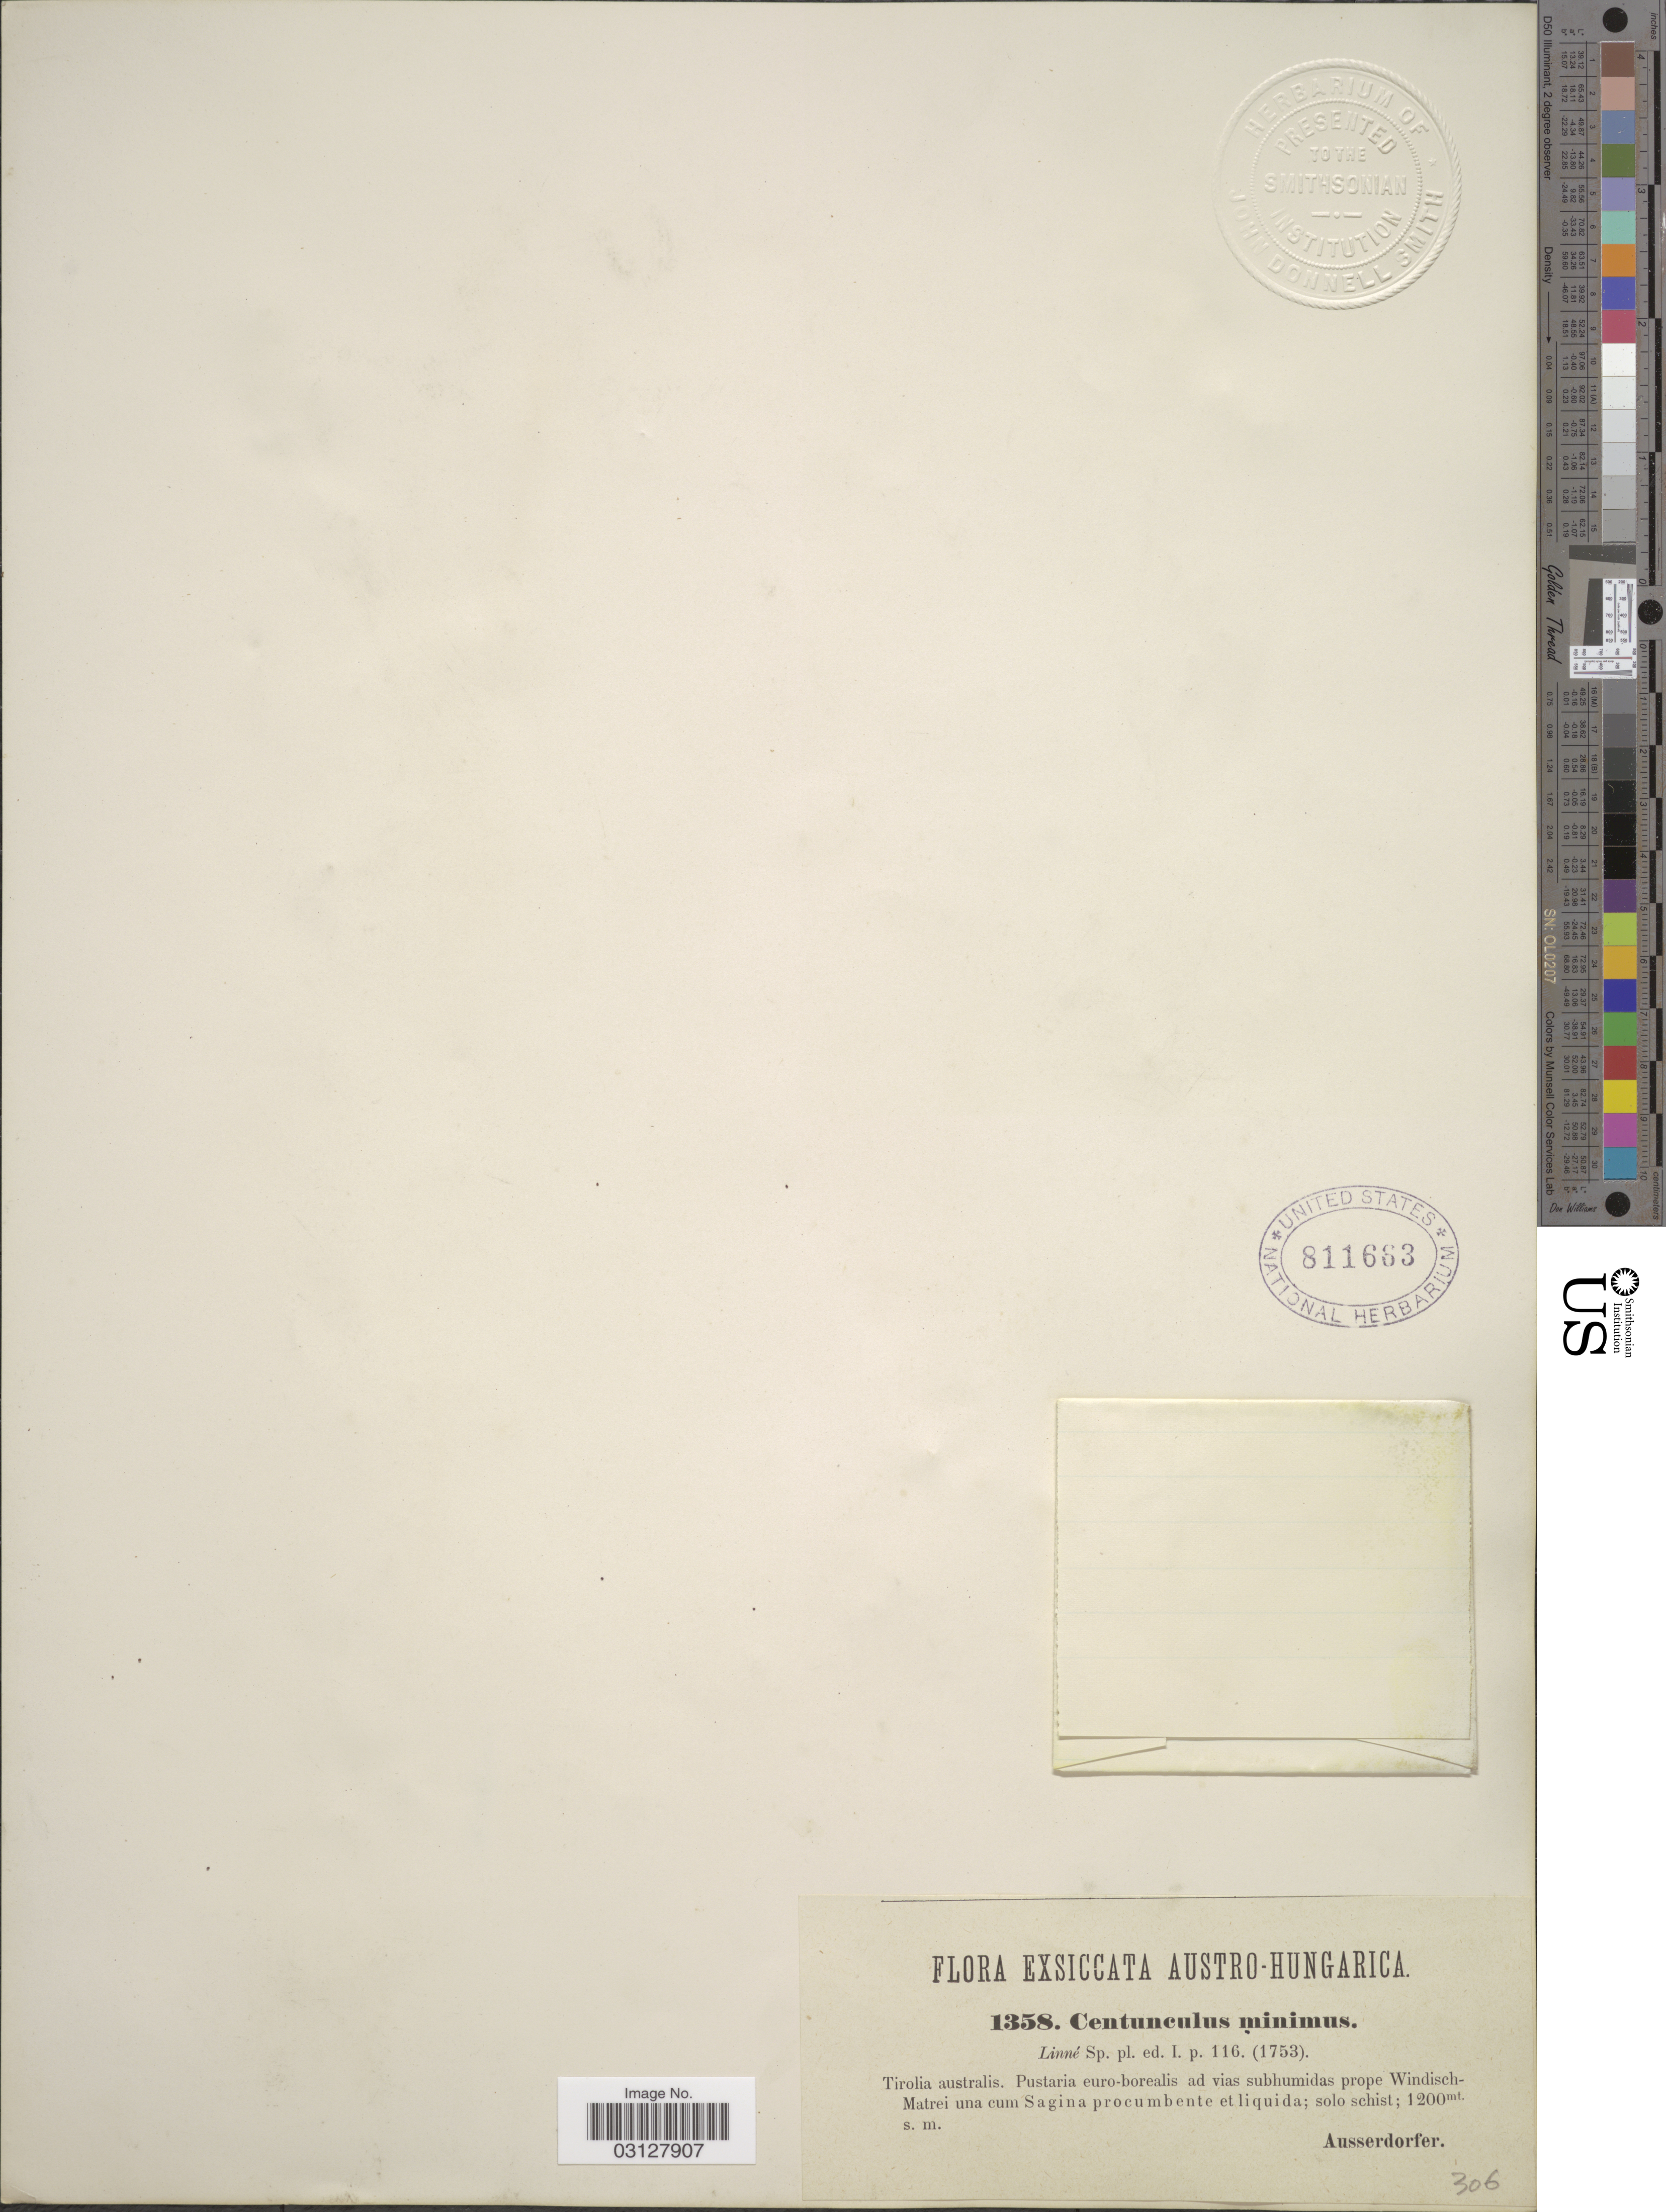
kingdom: Plantae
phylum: Tracheophyta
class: Magnoliopsida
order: Ericales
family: Primulaceae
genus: Centunculus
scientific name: Centunculus minimus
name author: L.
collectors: Ausserdorfer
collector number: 1358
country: Austria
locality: Austro - Hungarica. Tirolia australis. Pustaria euro-borealis ad vias subhumidas prope Windisch-Matrei una cum Sagina procumbente et liquida.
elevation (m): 1200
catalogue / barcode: US 811663